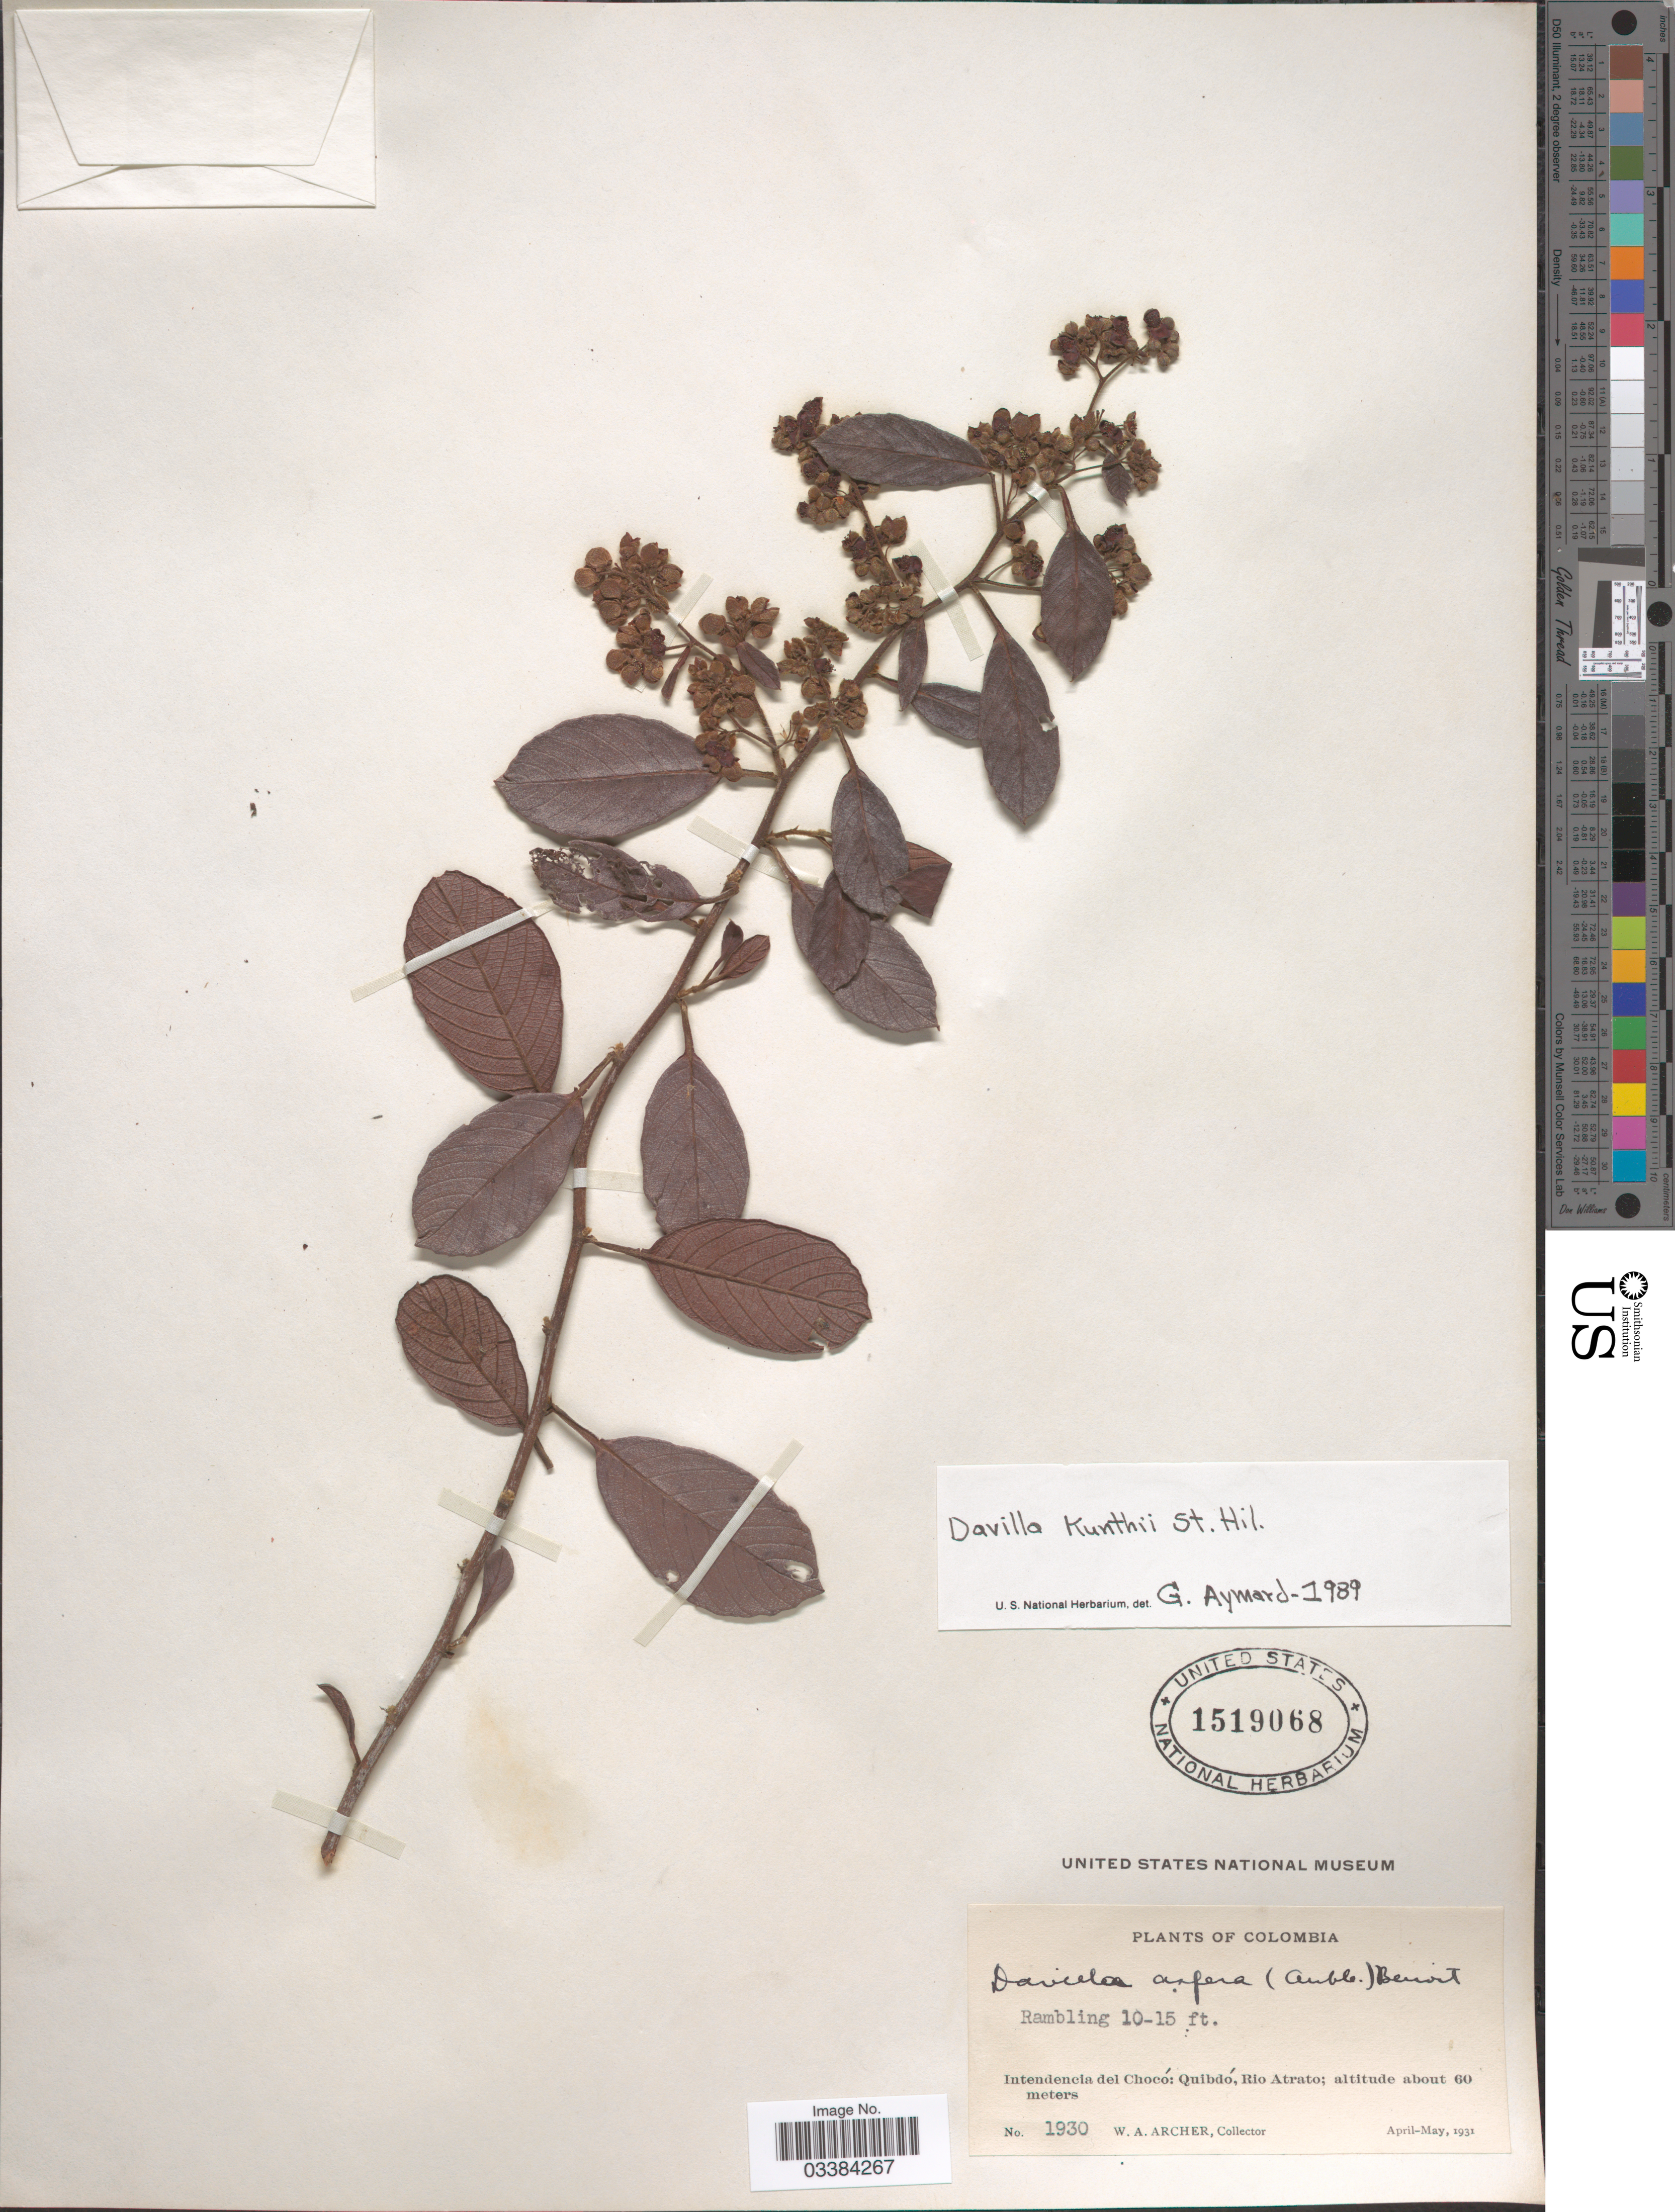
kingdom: Plantae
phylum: Tracheophyta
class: Magnoliopsida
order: Dilleniales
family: Dilleniaceae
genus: Davilla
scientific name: Davilla kunthii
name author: A. St.-Hil.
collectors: W. Archer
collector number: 1930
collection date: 1931-04/1931-05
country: Colombia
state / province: Chocó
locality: Intendencia del Chocó: Quibdó, Rio Atrato.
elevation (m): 60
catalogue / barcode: US 1519068